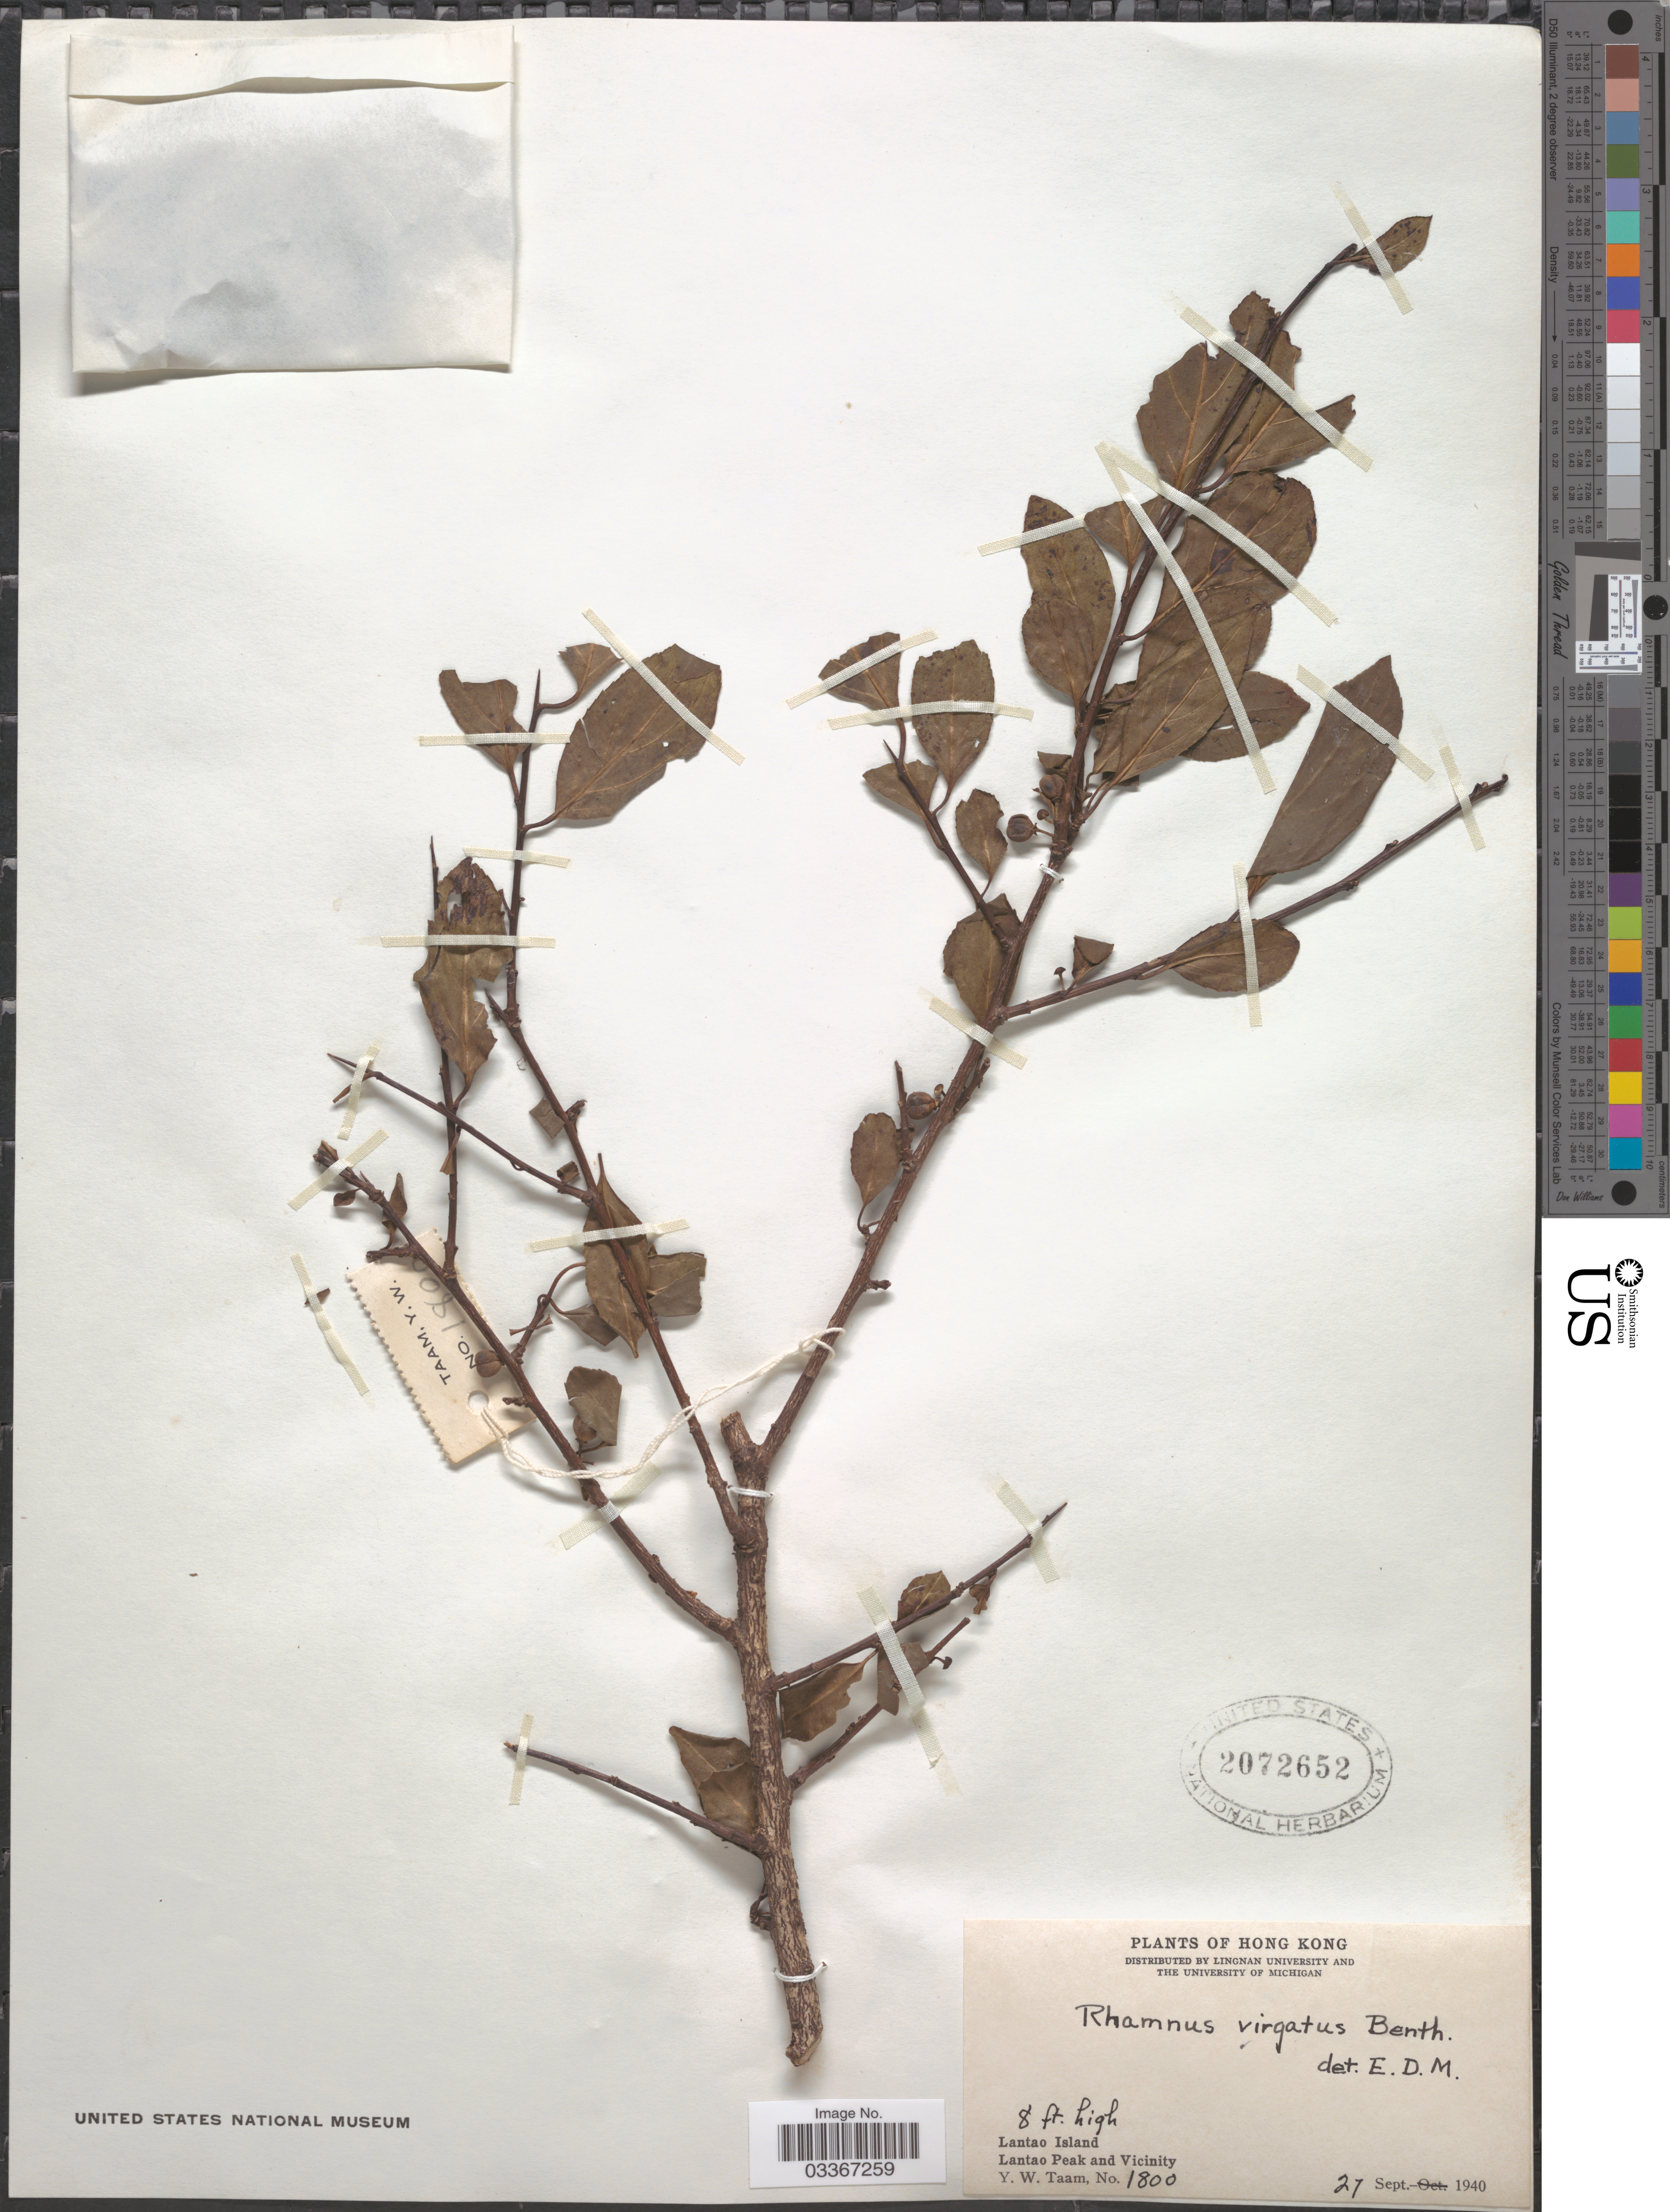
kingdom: Plantae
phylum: Tracheophyta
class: Magnoliopsida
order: Rosales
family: Rhamnaceae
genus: Rhamnus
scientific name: Rhamnus virgata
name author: Roxb.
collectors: Y. W. Taam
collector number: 1800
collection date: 1940-09-27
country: China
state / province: Hong Kong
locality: Lantao Island. Lantao Peak and Vicinity.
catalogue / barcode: US 2072652